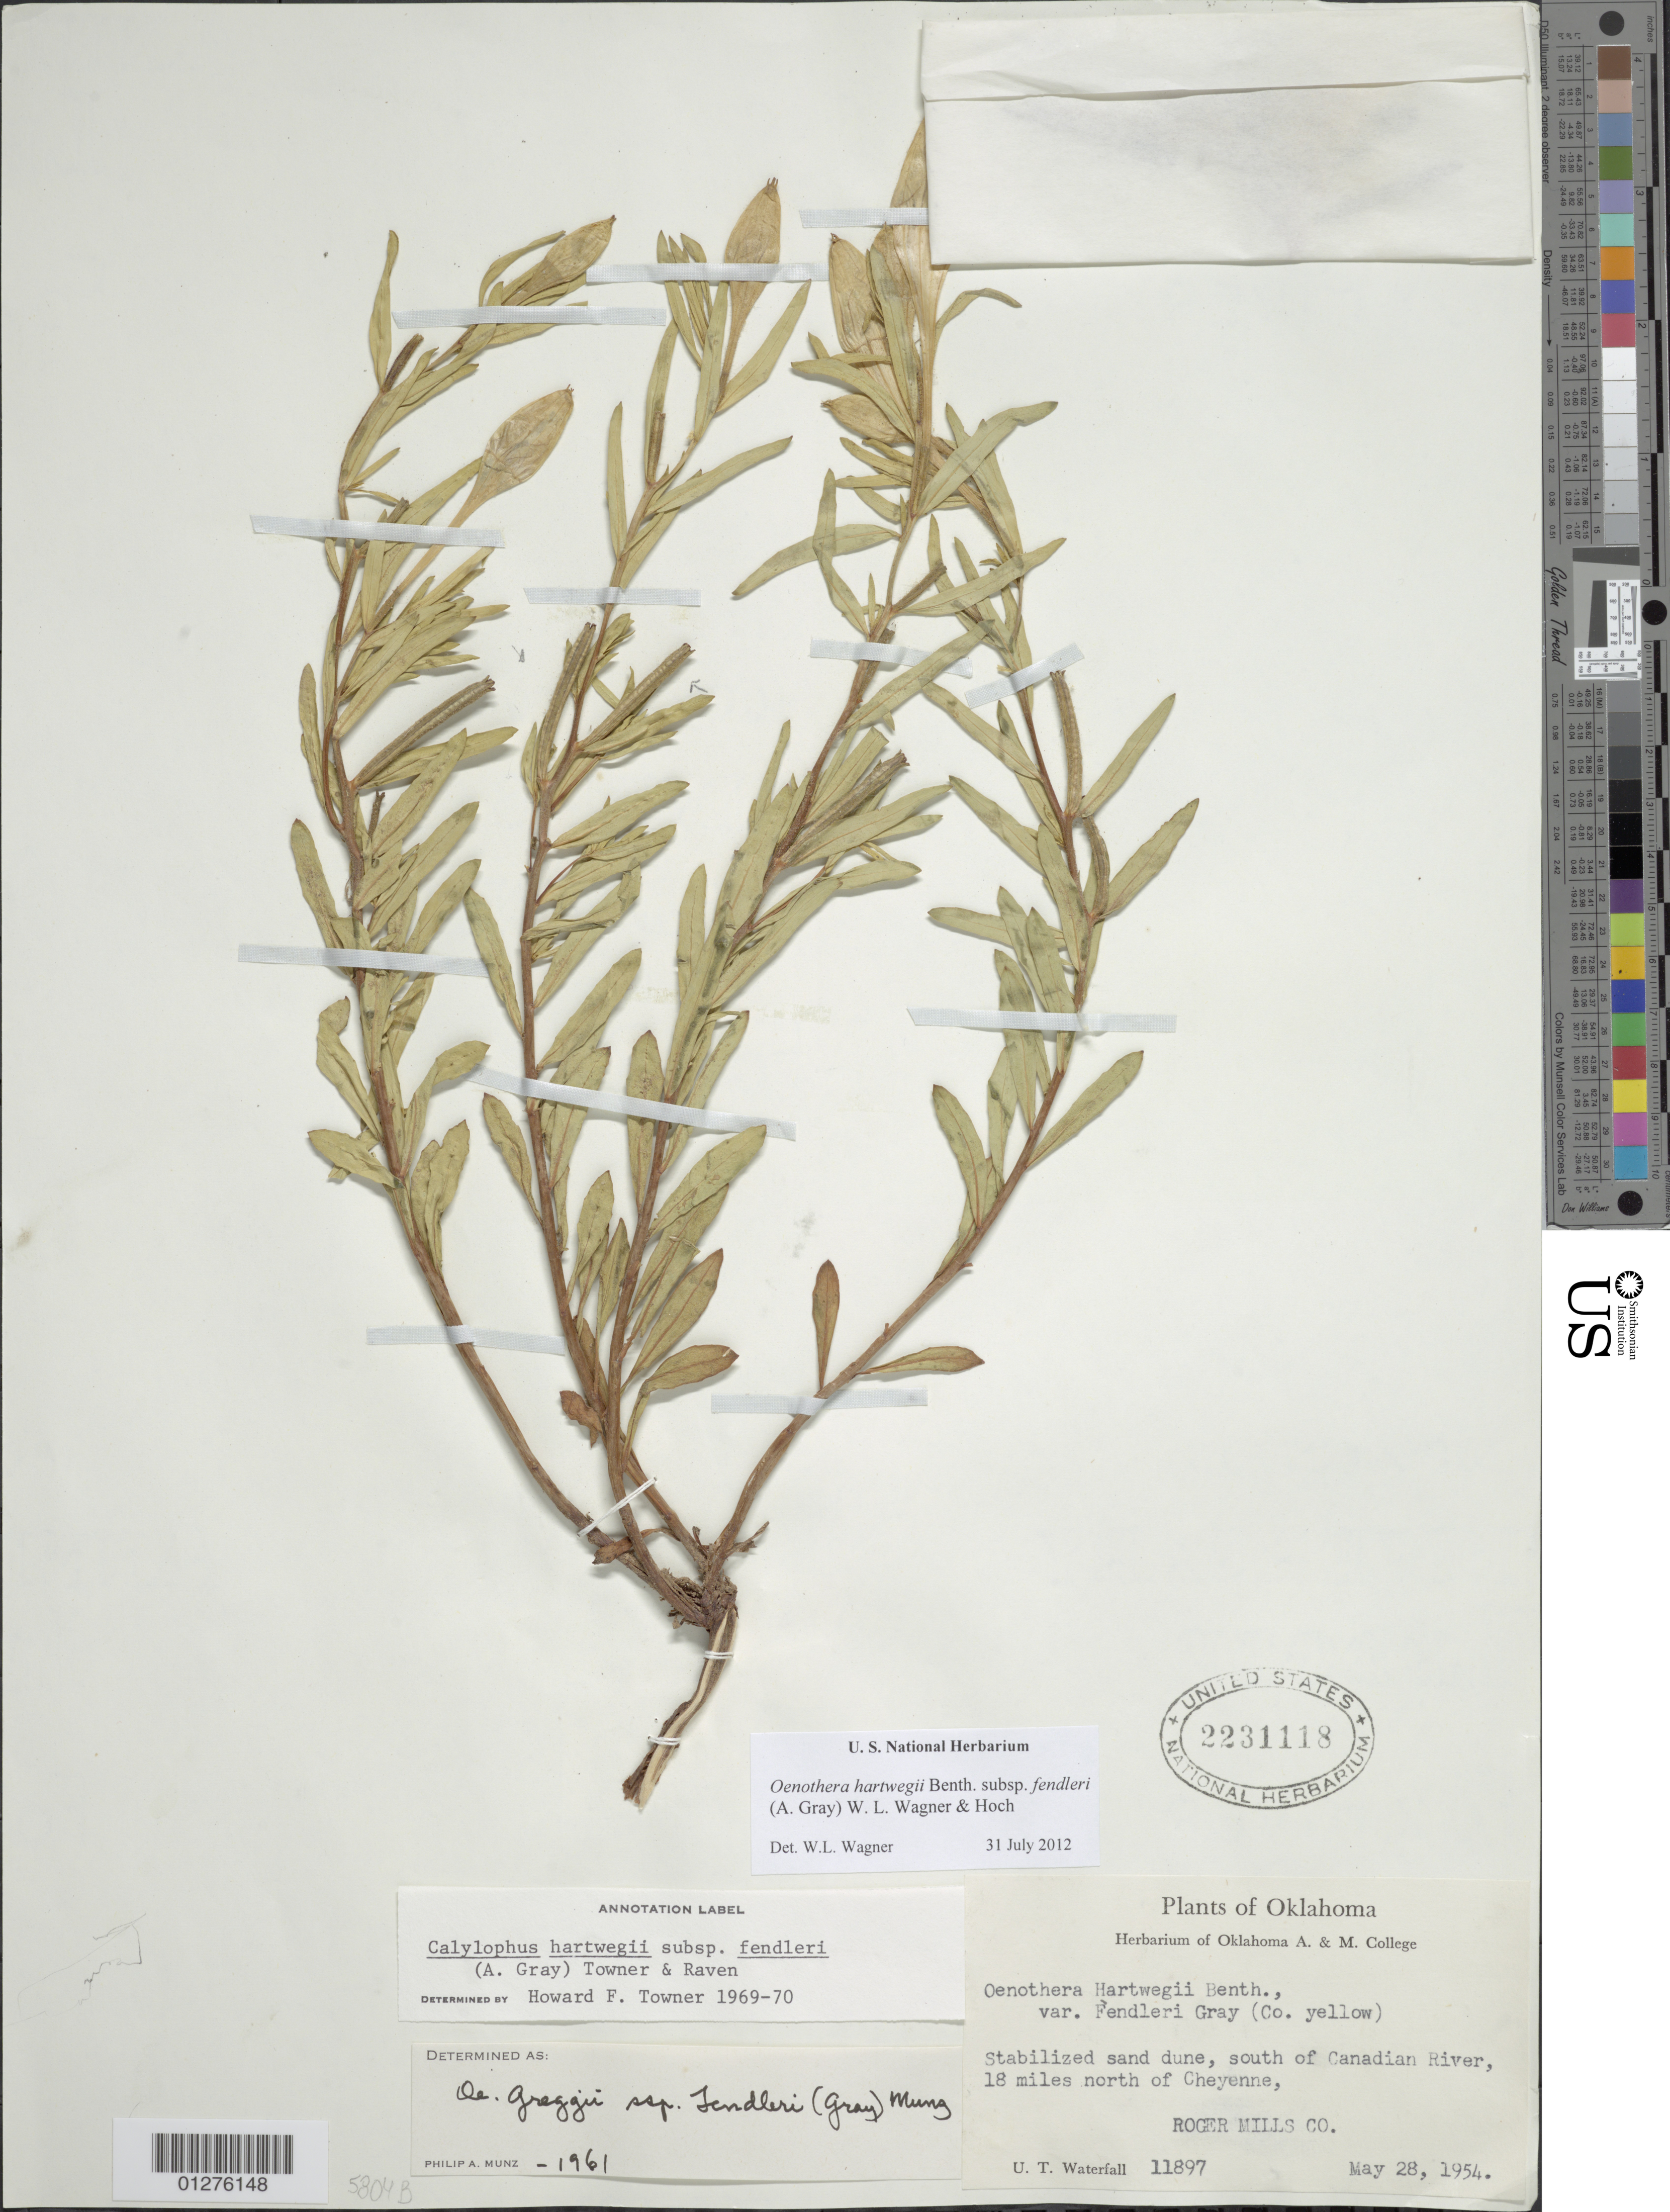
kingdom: Plantae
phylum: Tracheophyta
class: Magnoliopsida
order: Myrtales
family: Onagraceae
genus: Oenothera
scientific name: Oenothera hartwegii subsp. fendleri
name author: (A. Gray) W.L. Wagner & Hoch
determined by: Wagner, W. L., (BOT), Smithsonian Institution - National Museum of Natural History (UNITED STATES)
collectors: U. T. Waterfall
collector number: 11897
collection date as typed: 28 May 1954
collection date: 1954-05-28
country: United States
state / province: Oklahoma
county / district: Roger Mills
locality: S of the Canadian River, 18 mi N of Cheyenne.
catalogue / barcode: US 2231118